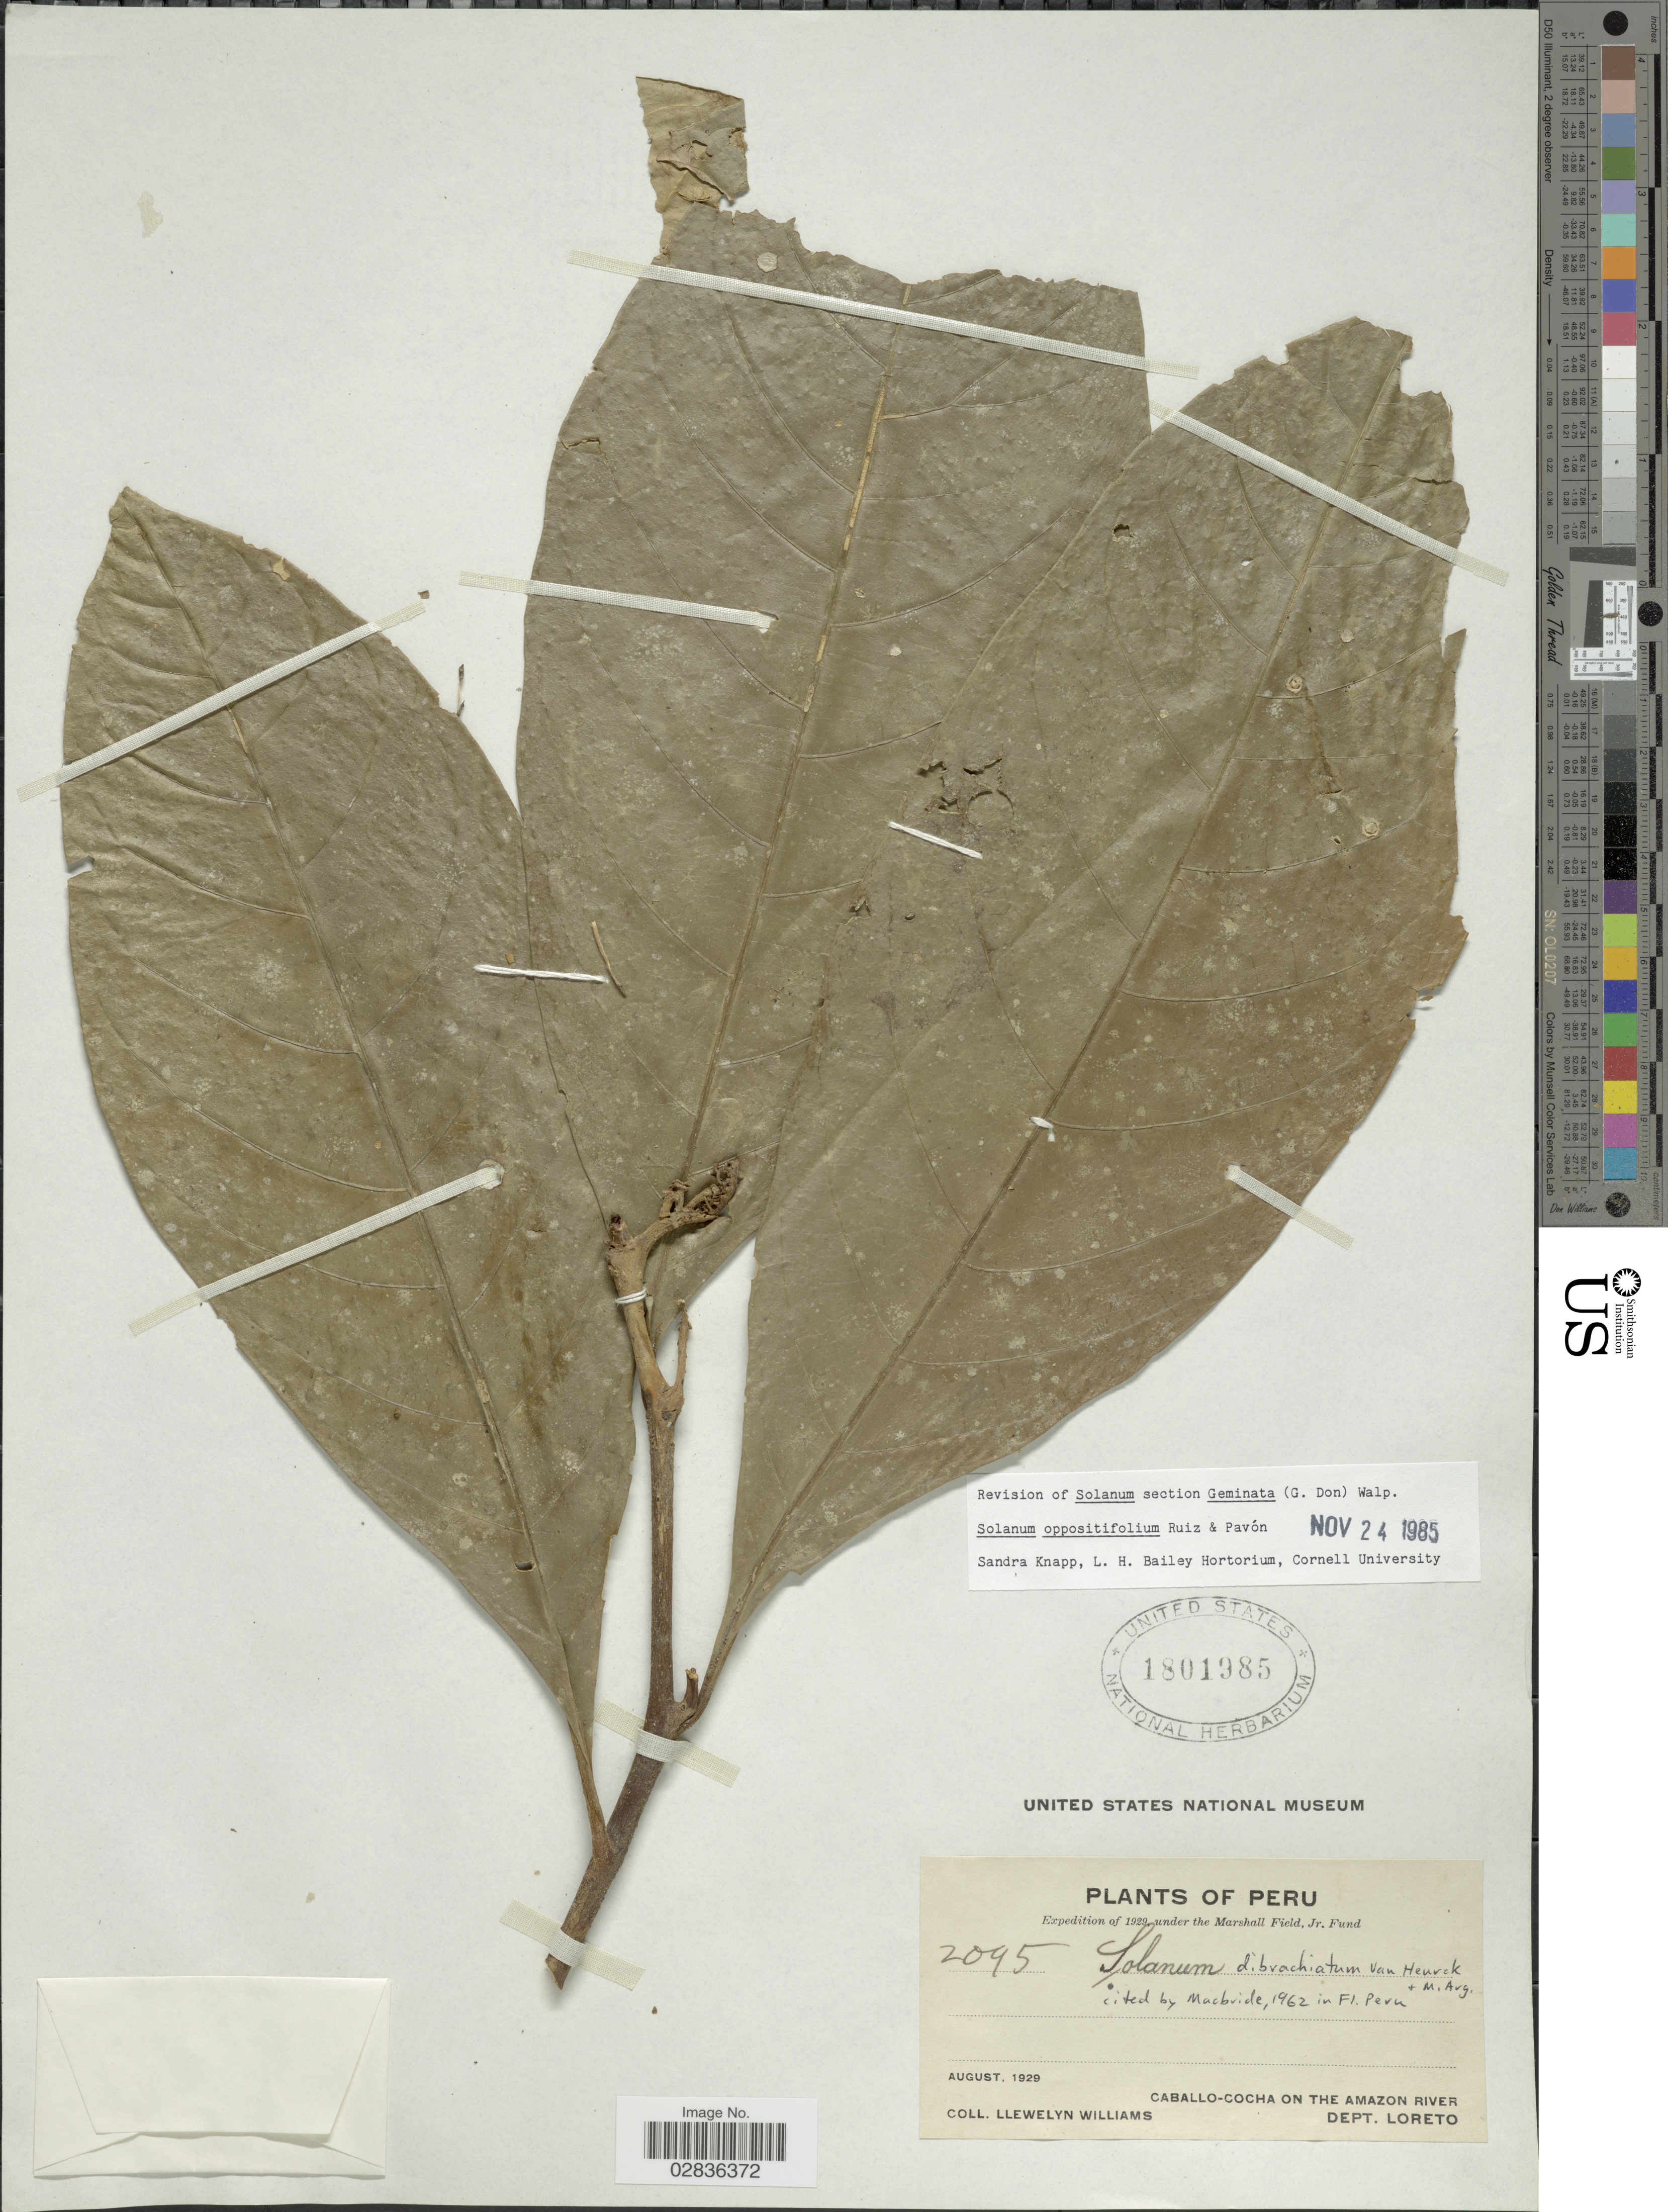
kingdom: Plantae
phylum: Tracheophyta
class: Magnoliopsida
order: Solanales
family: Solanaceae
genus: Solanum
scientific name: Solanum oppositifolium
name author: Ruiz & Pav.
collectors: Ll. Williams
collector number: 2095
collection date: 1929-08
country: Peru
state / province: Loreto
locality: Caballo-Cocha on the Amazon River. Dept. Loreto.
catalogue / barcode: US 1801985